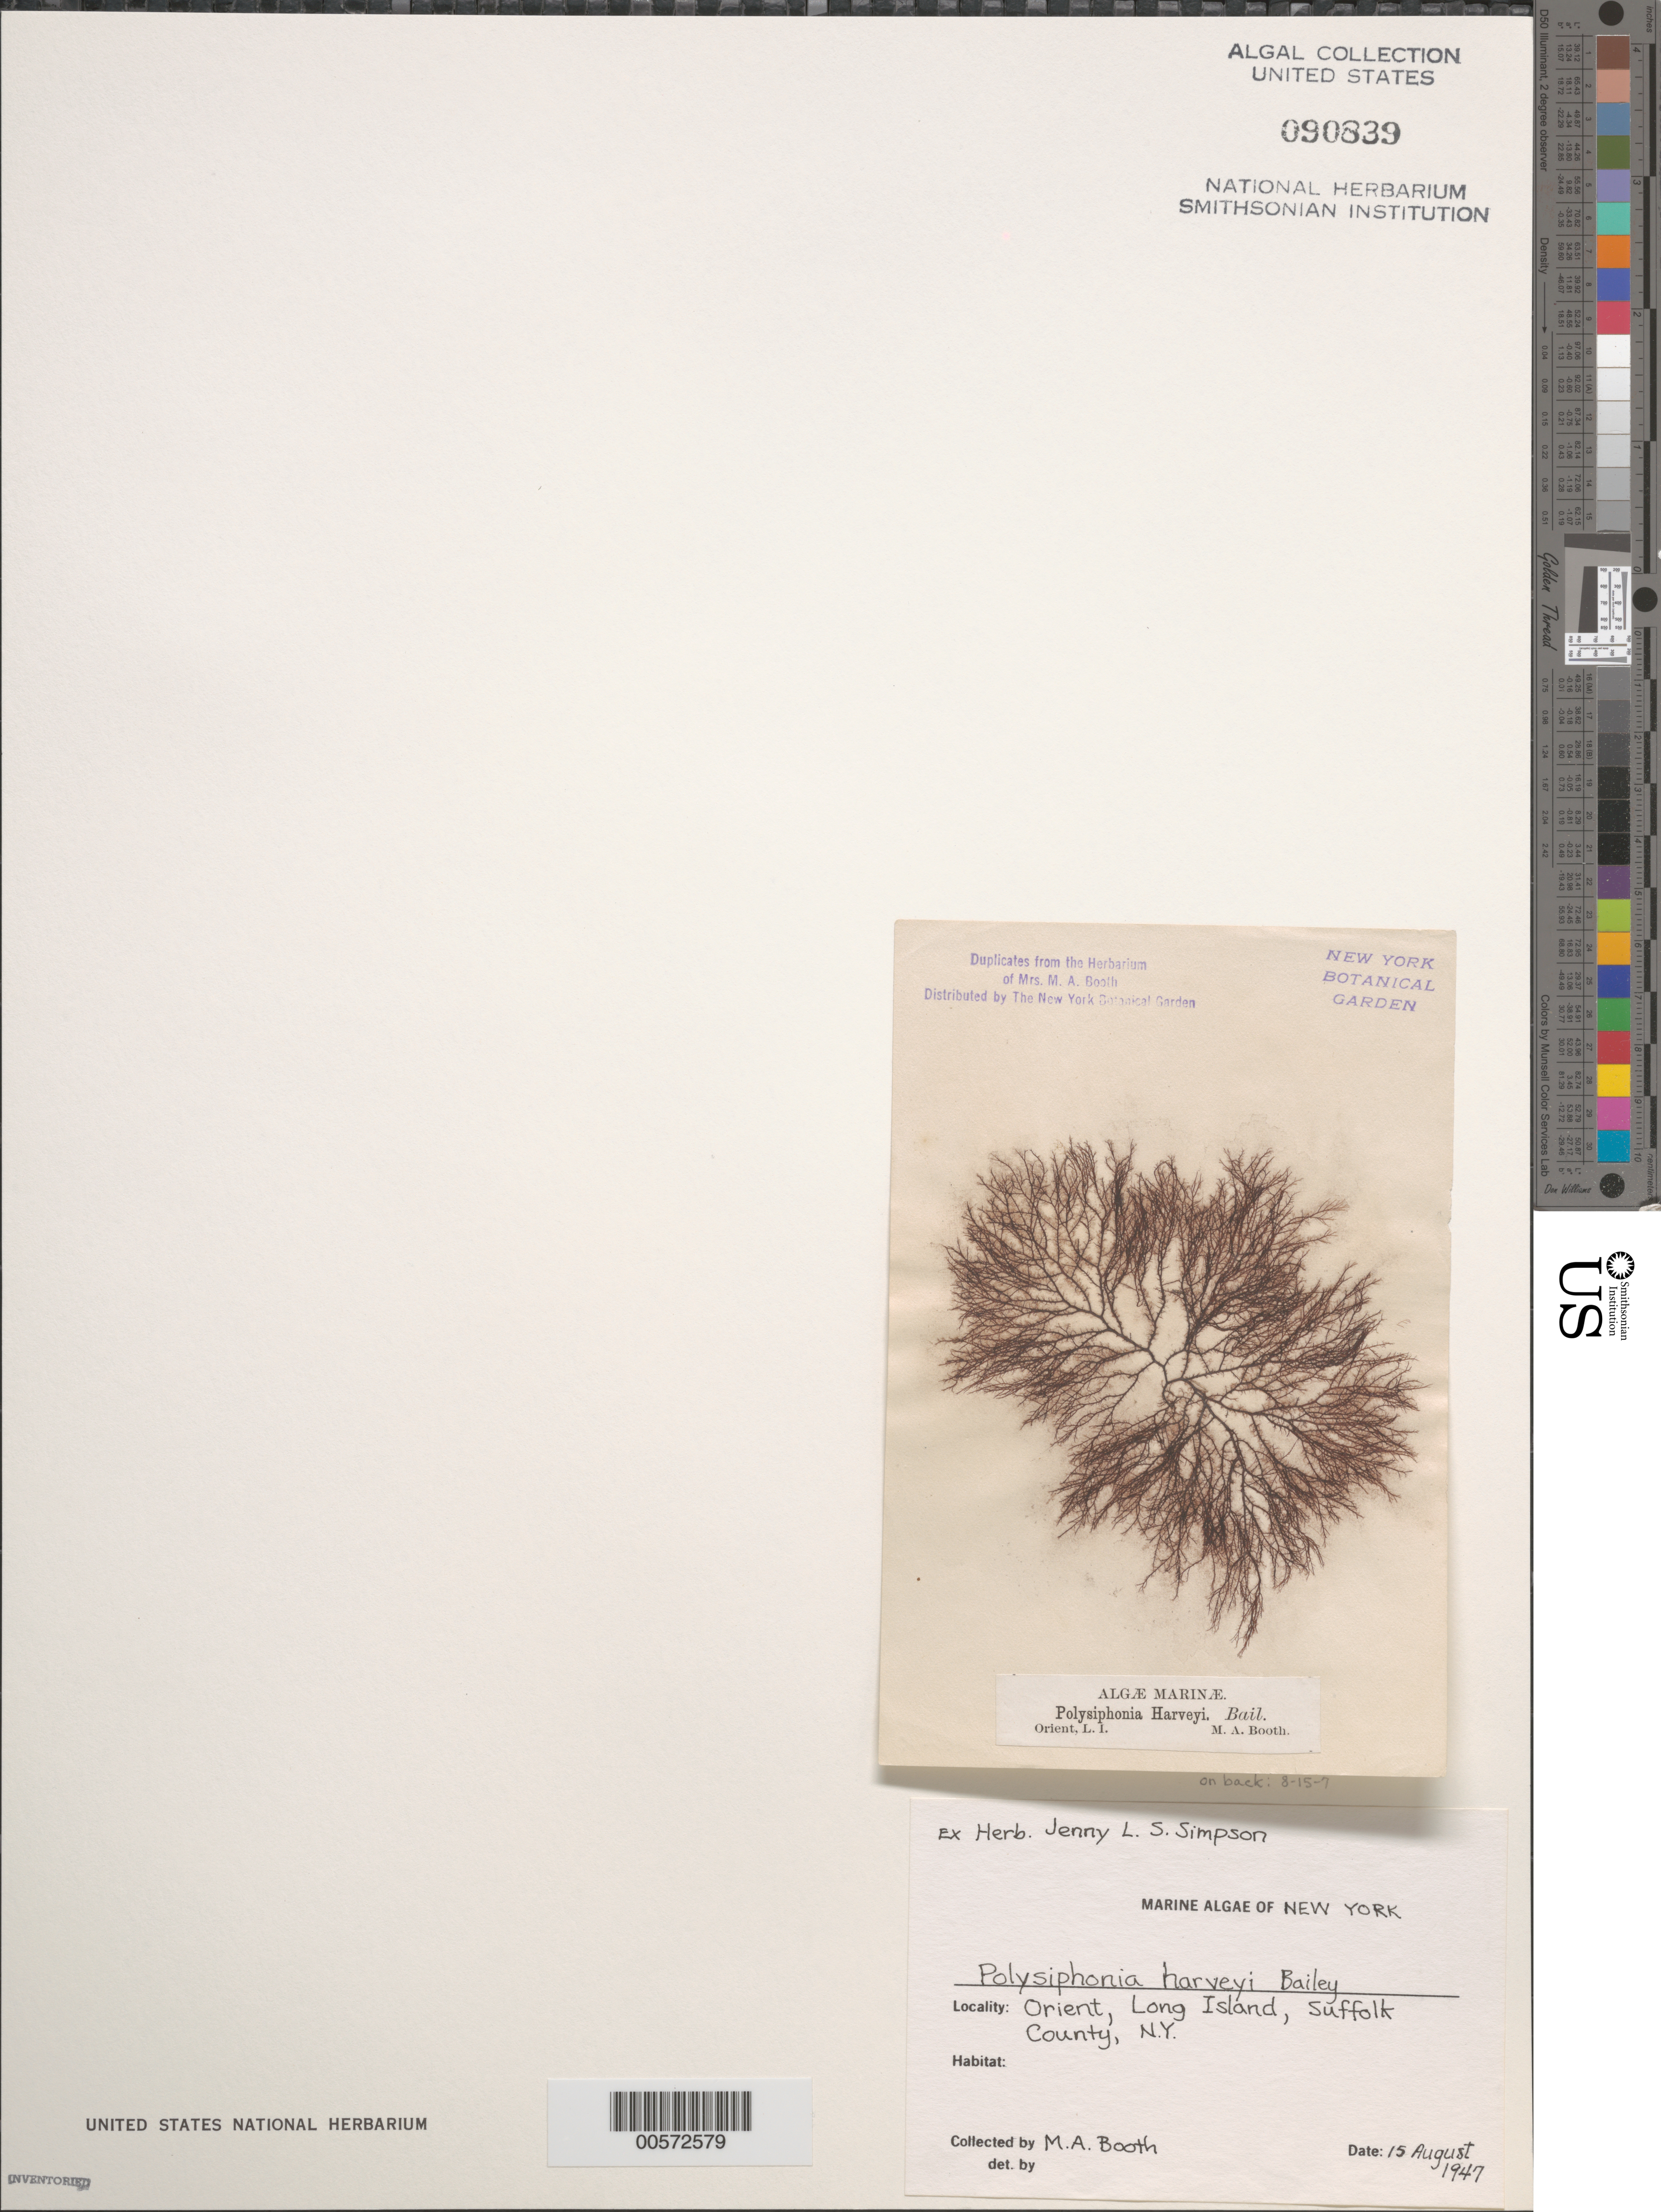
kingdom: Plantae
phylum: Rhodophyta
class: Florideophyceae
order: Ceramiales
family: Rhodomelaceae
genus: Melanothamnus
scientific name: Melanothamnus harveyi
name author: (Bailey) Diaz-Tapia & C.A. Maggs in Diaz-Tapia et al.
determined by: Algae name updating Project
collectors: M. Booth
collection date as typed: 15 Aug 1947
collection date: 1947-08-15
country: United States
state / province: New York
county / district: Suffolk County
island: Long Island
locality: Orient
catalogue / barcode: US 90839